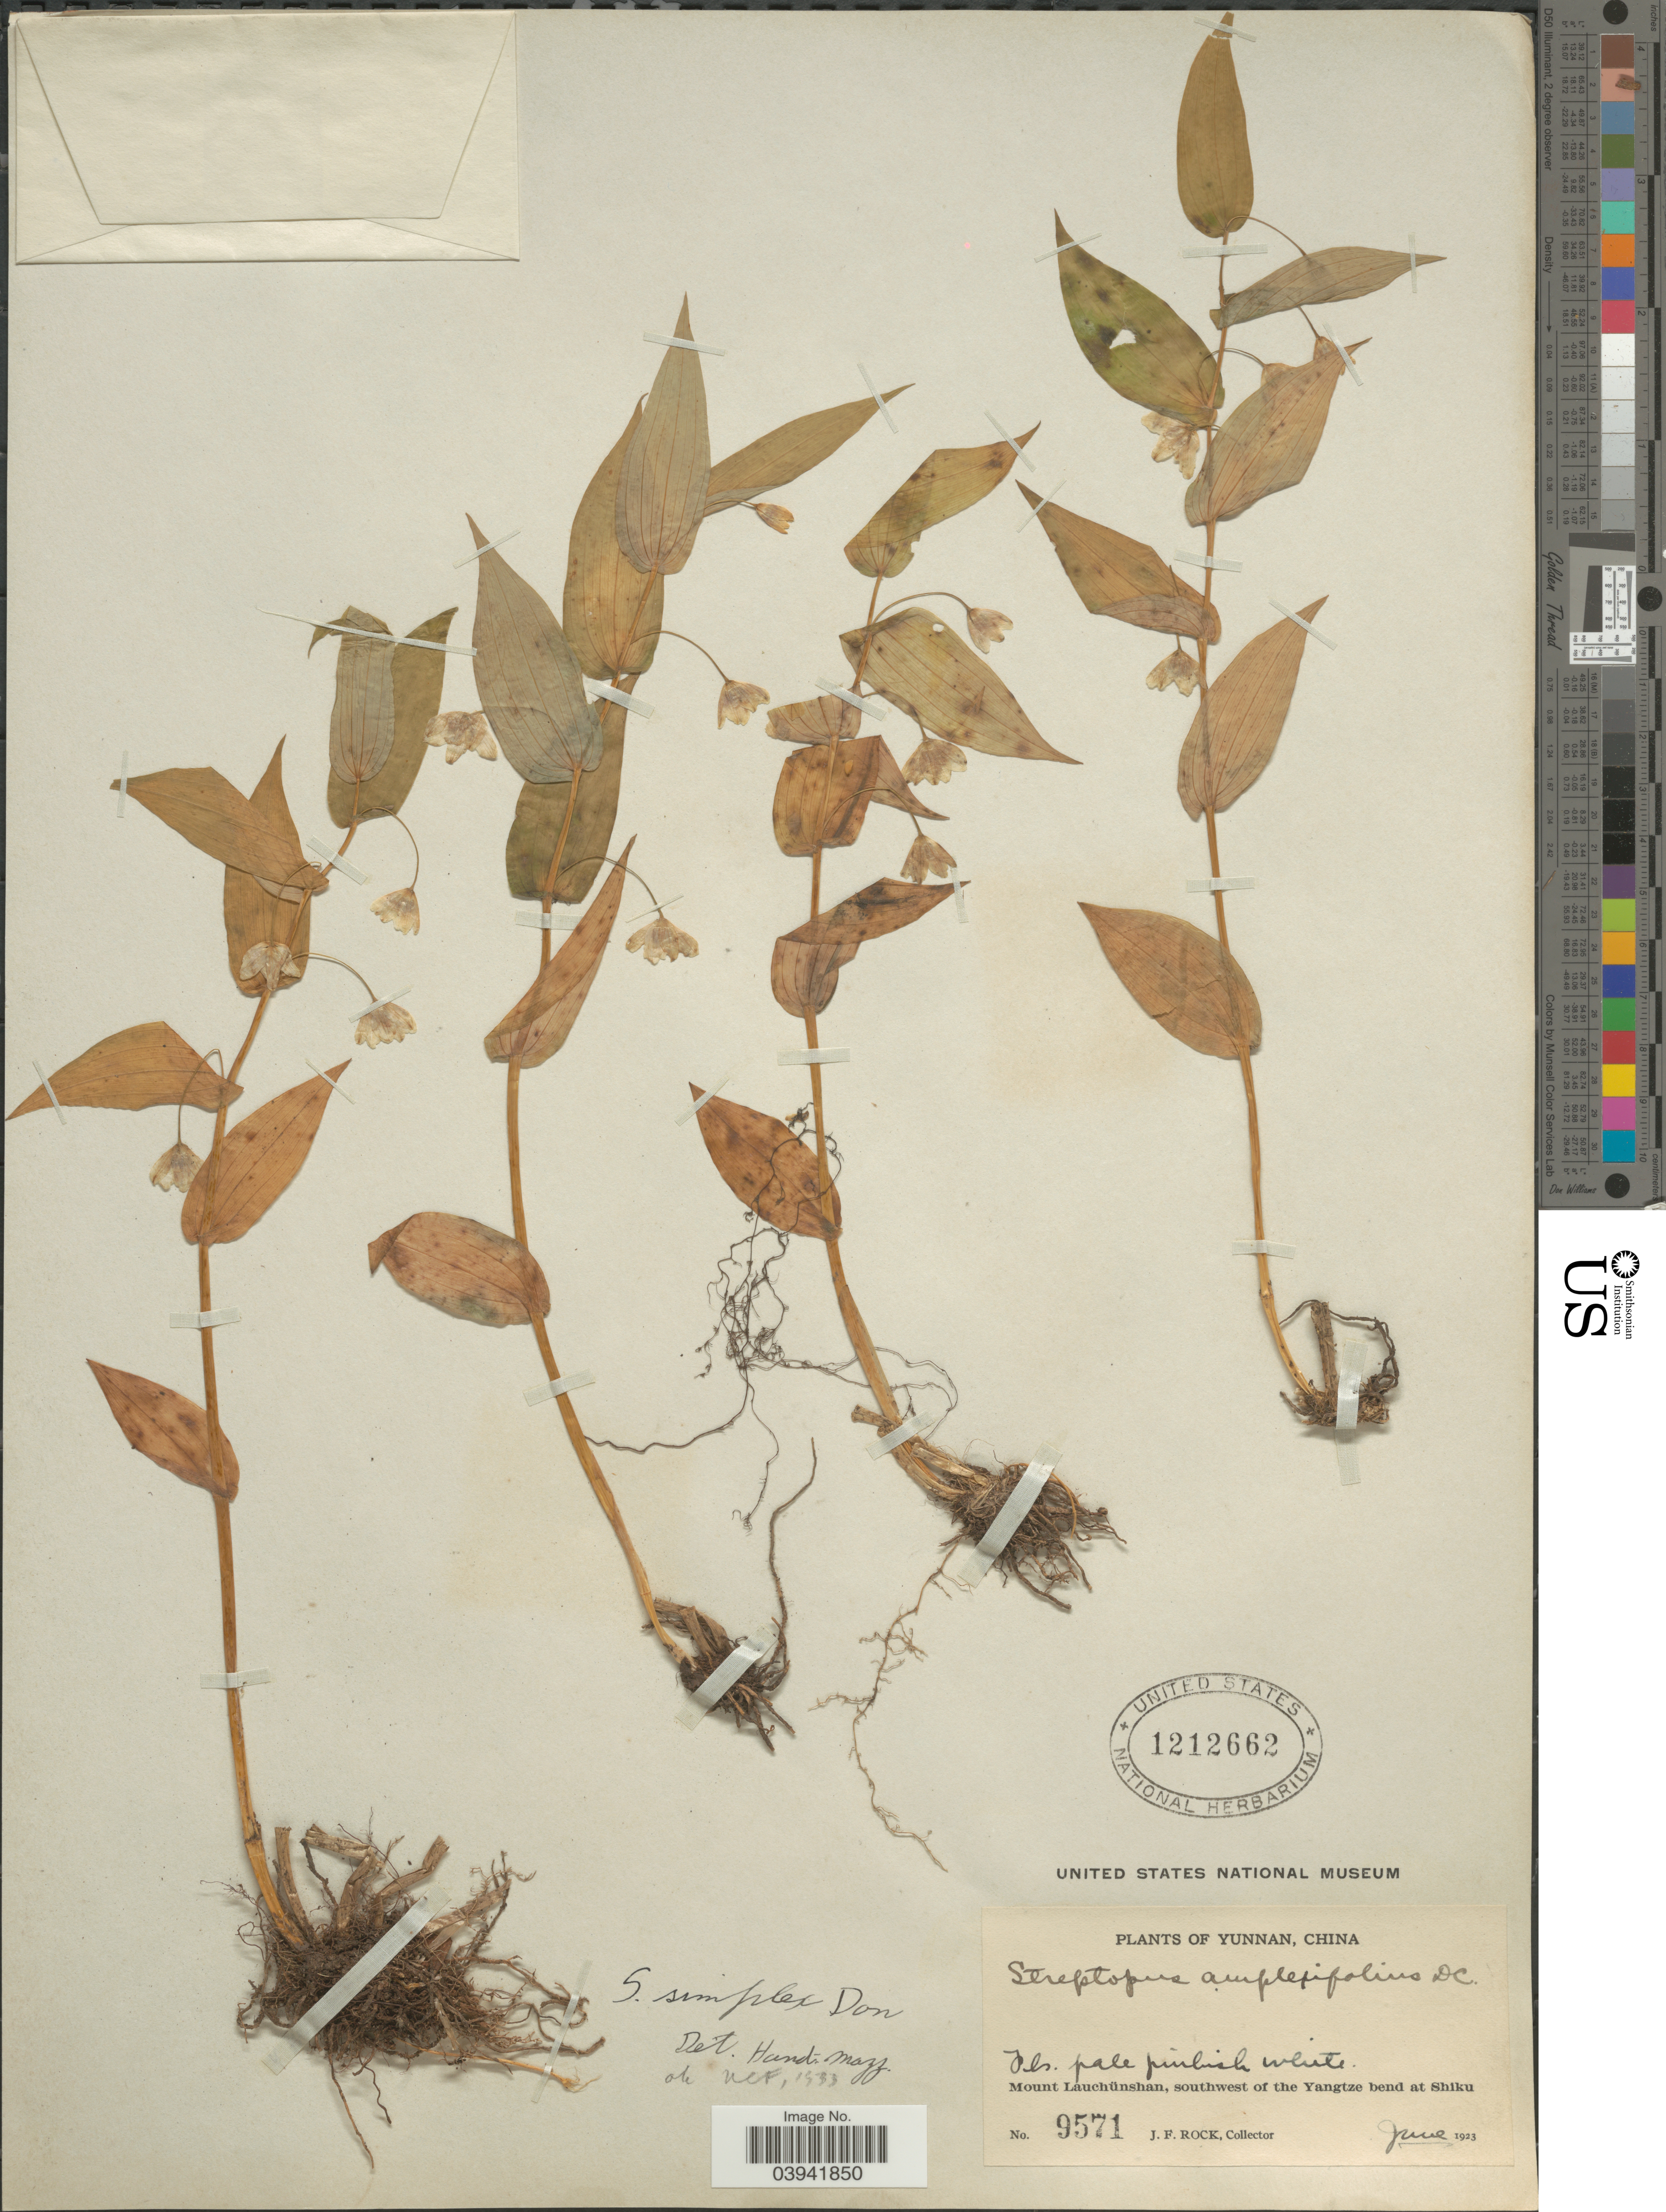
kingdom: Plantae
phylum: Tracheophyta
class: Liliopsida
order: Liliales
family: Liliaceae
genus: Streptopus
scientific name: Streptopus simplex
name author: D. Don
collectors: J. Rock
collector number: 9571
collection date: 1923-06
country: China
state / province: Yunnan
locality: Mount Lauchünshan, southwest of the Yangtze bend at Shiku.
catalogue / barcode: US 1212662